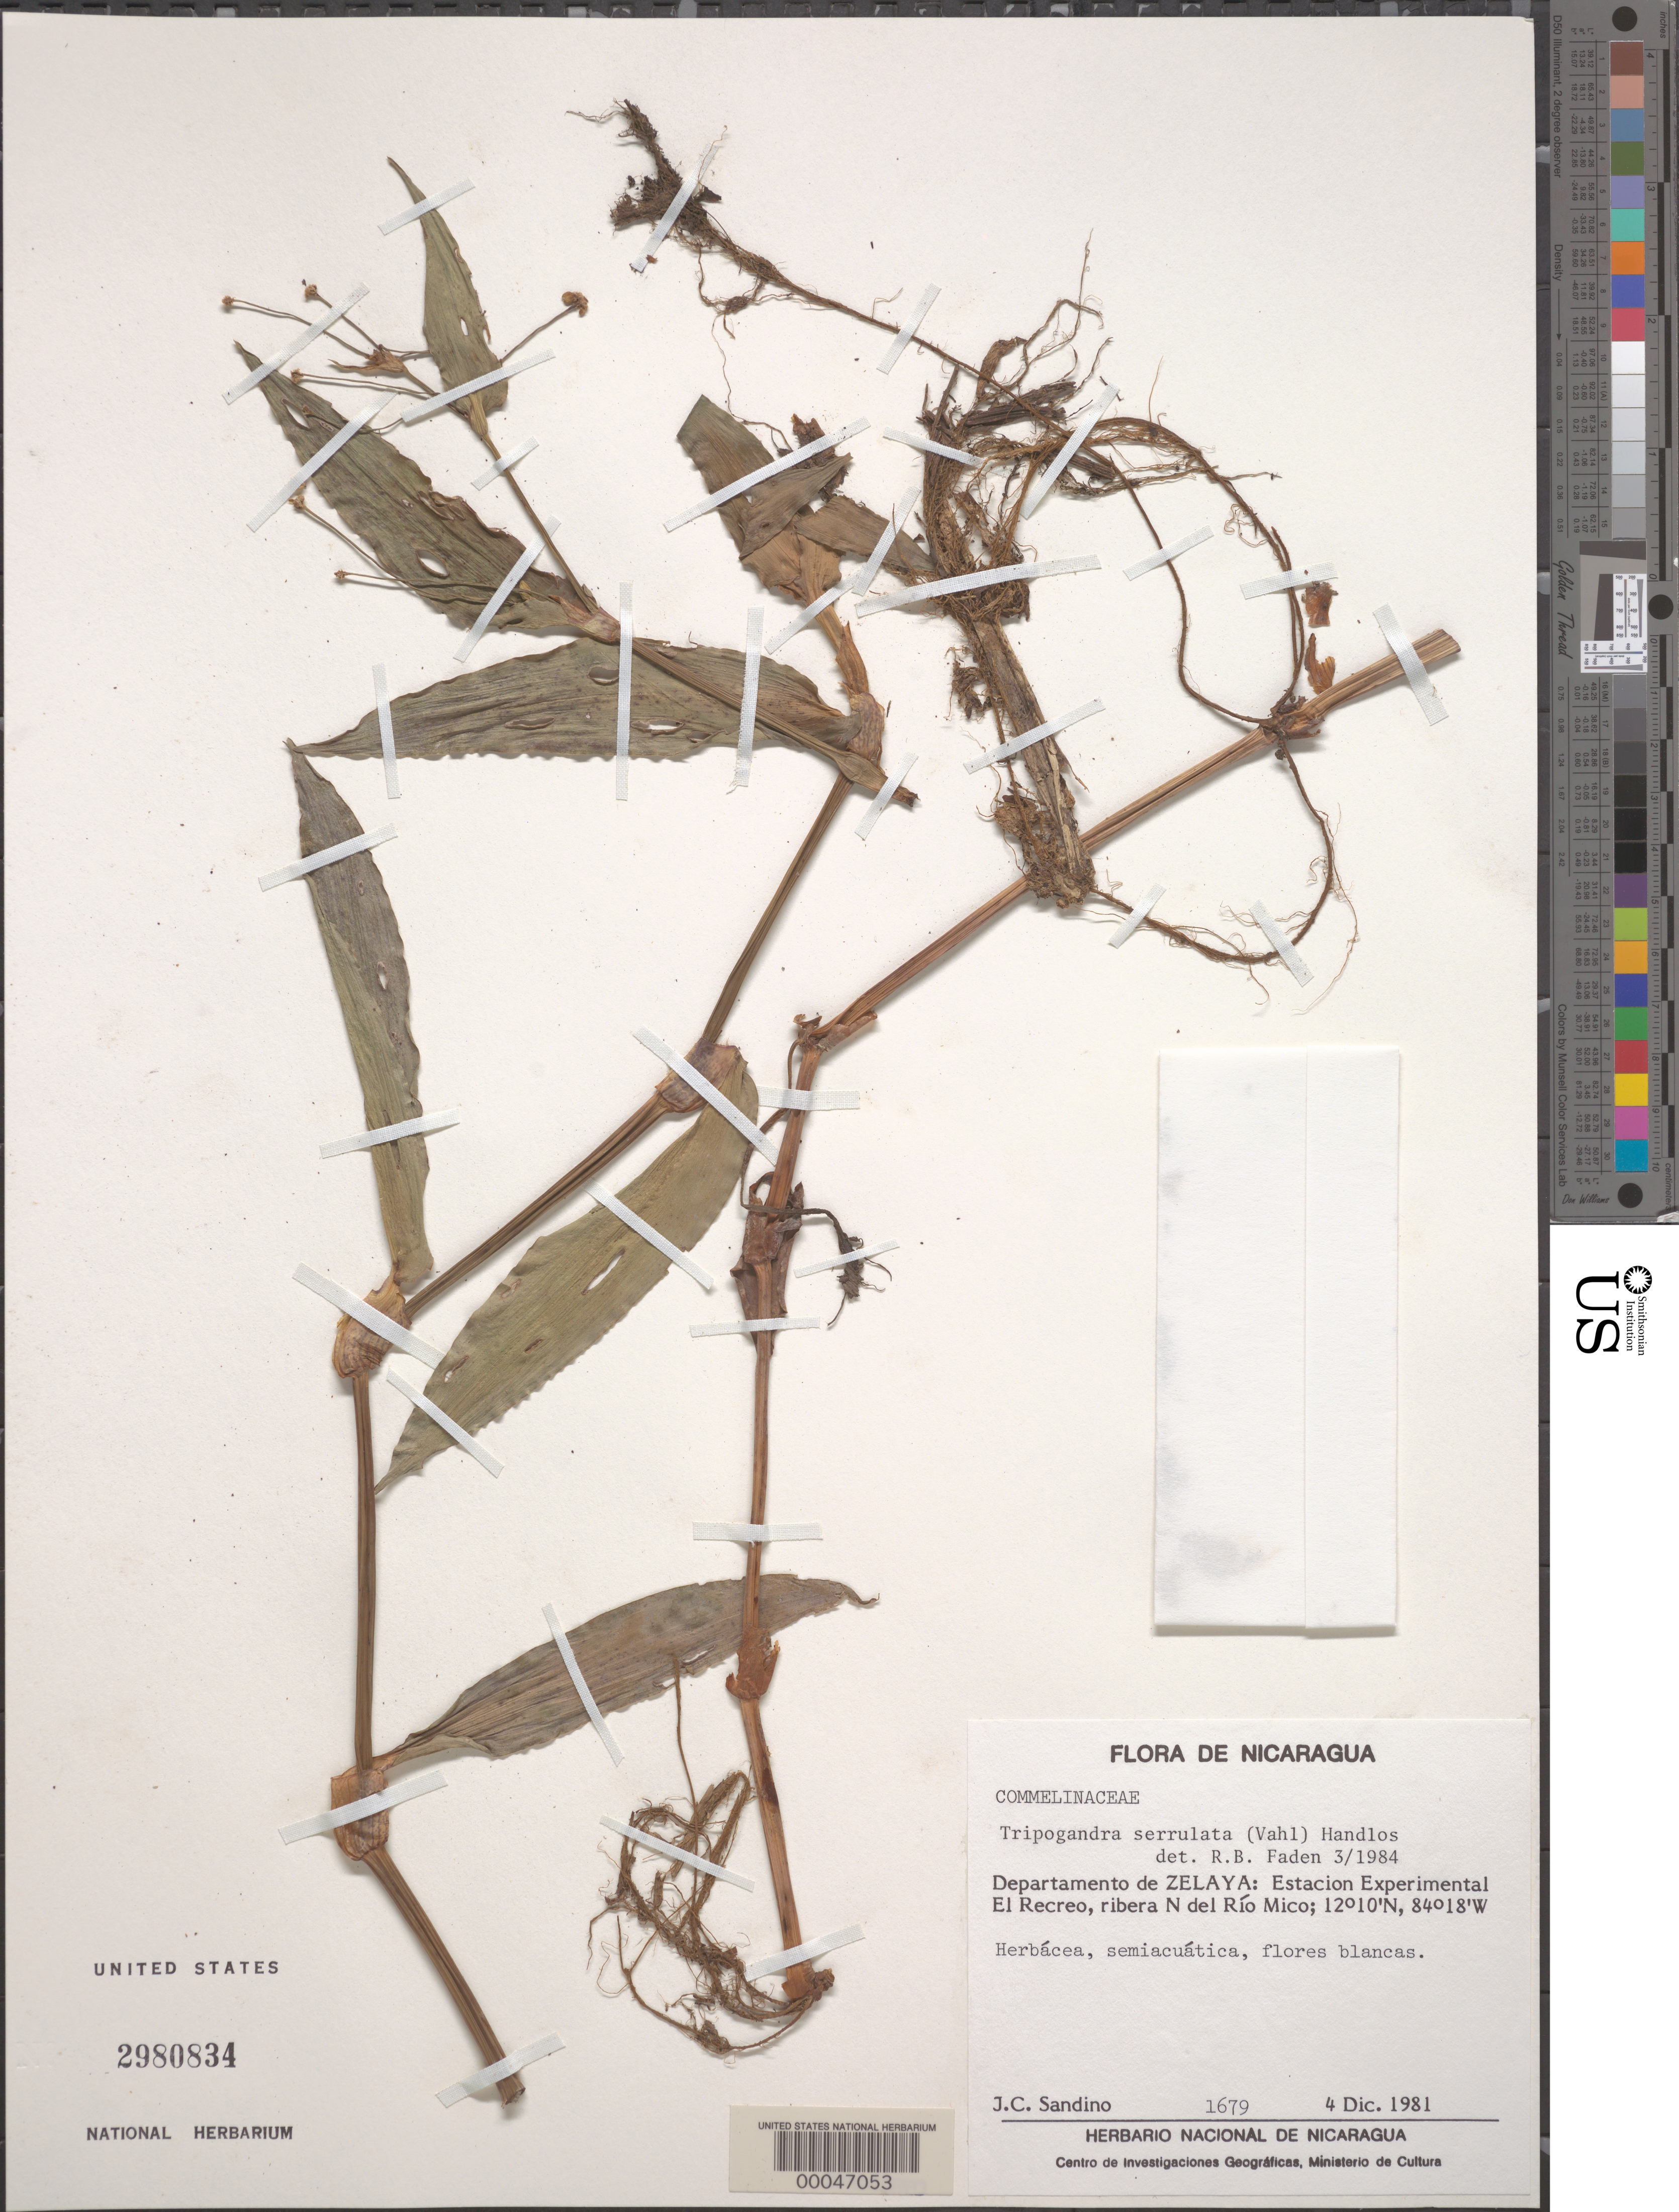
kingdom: Plantae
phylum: Tracheophyta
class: Liliopsida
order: Commelinales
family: Commelinaceae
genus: Tripogandra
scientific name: Tripogandra serrulata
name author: (Vahl) Handlos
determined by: Faden, Robert B., (US), Smithsonian Institution - National Museum of Natural History (UNITED STATES)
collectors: J. Sandino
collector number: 1679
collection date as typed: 04 Dec 1981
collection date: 1981-12-04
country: Nicaragua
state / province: Atlántico Sur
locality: Estacion experimental el recreo, n of rio mico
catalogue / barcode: US 2980834